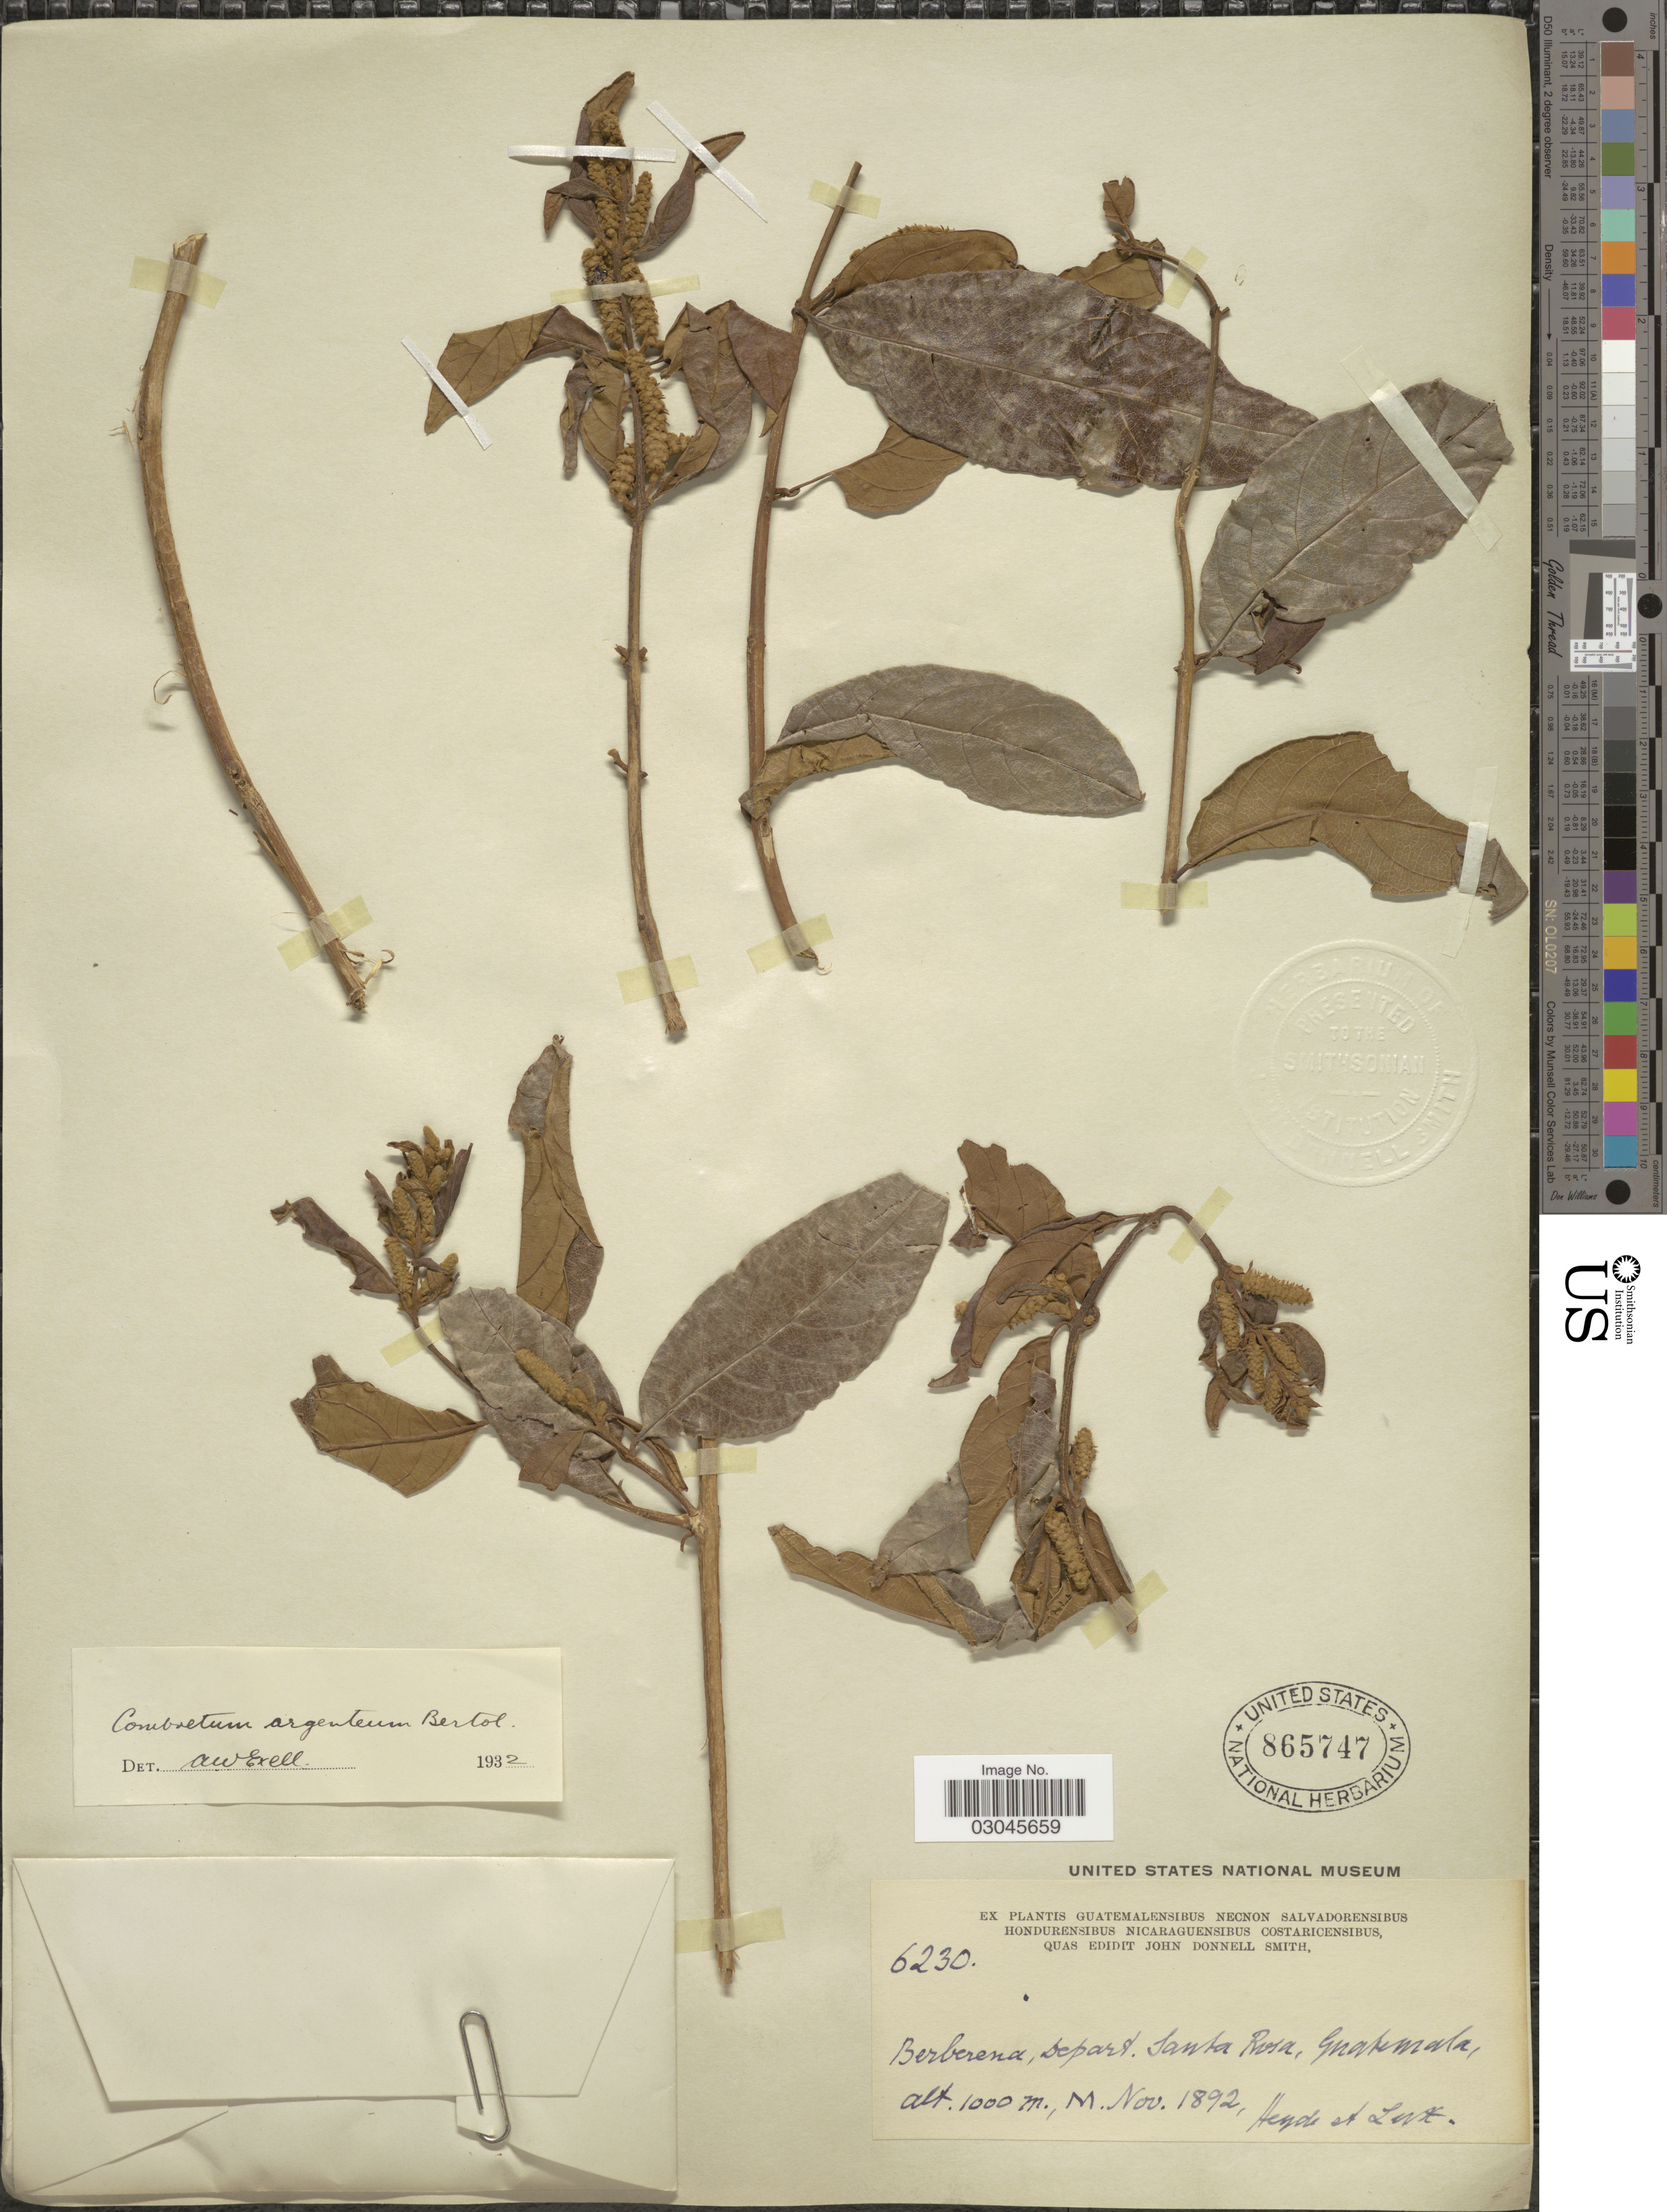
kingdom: Plantae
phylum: Tracheophyta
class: Magnoliopsida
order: Myrtales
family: Combretaceae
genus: Combretum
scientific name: Combretum argenteum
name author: Bertol.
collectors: Heyde & Lux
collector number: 6230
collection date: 1892-11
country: Guatemala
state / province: Santa Rosa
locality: Berberena, Depart. Santa Rosa.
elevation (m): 1000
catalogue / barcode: US 865747